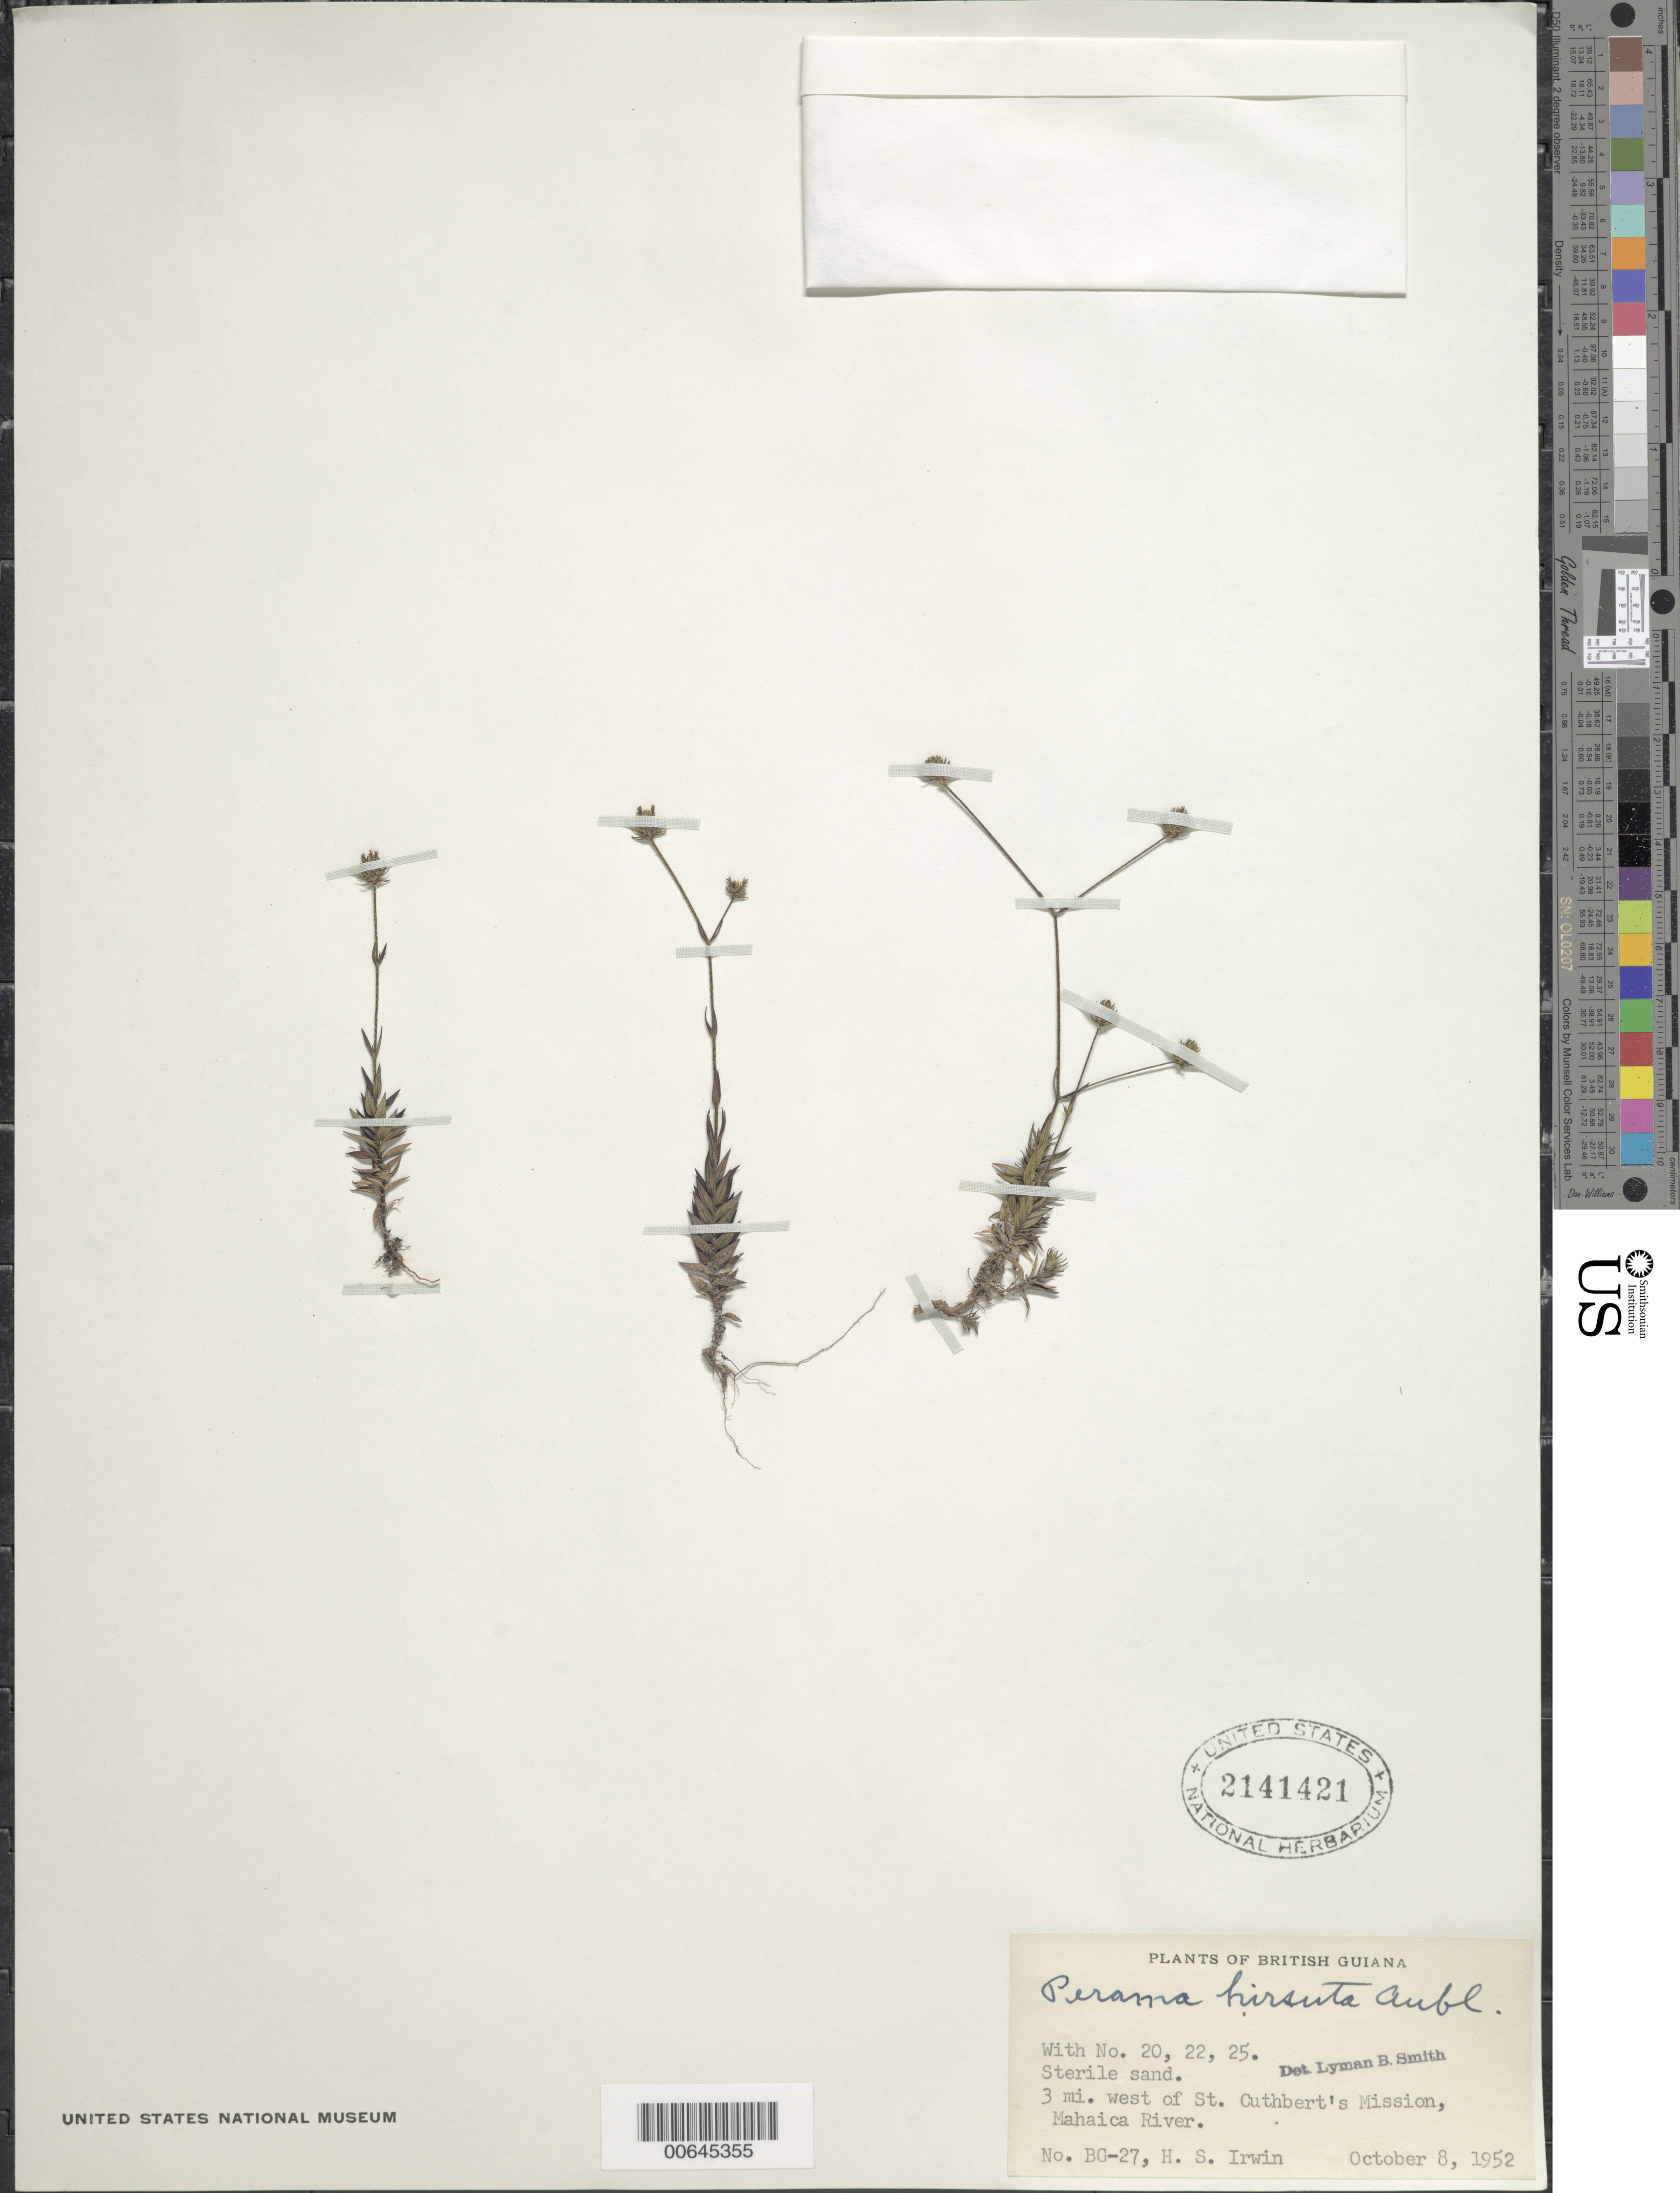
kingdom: Plantae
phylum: Tracheophyta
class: Magnoliopsida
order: Gentianales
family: Rubiaceae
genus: Perama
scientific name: Perama hirsuta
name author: Aubl.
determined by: Smith, Lyman B., (US), NMNH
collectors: H. Irwin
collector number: BG 27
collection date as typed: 8-Oct-52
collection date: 1952-10-08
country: Guyana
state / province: Demerara-Mahaica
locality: St. Cuthbert's Mission, 3 mi. W of; Mahaica River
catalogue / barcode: US 2141421